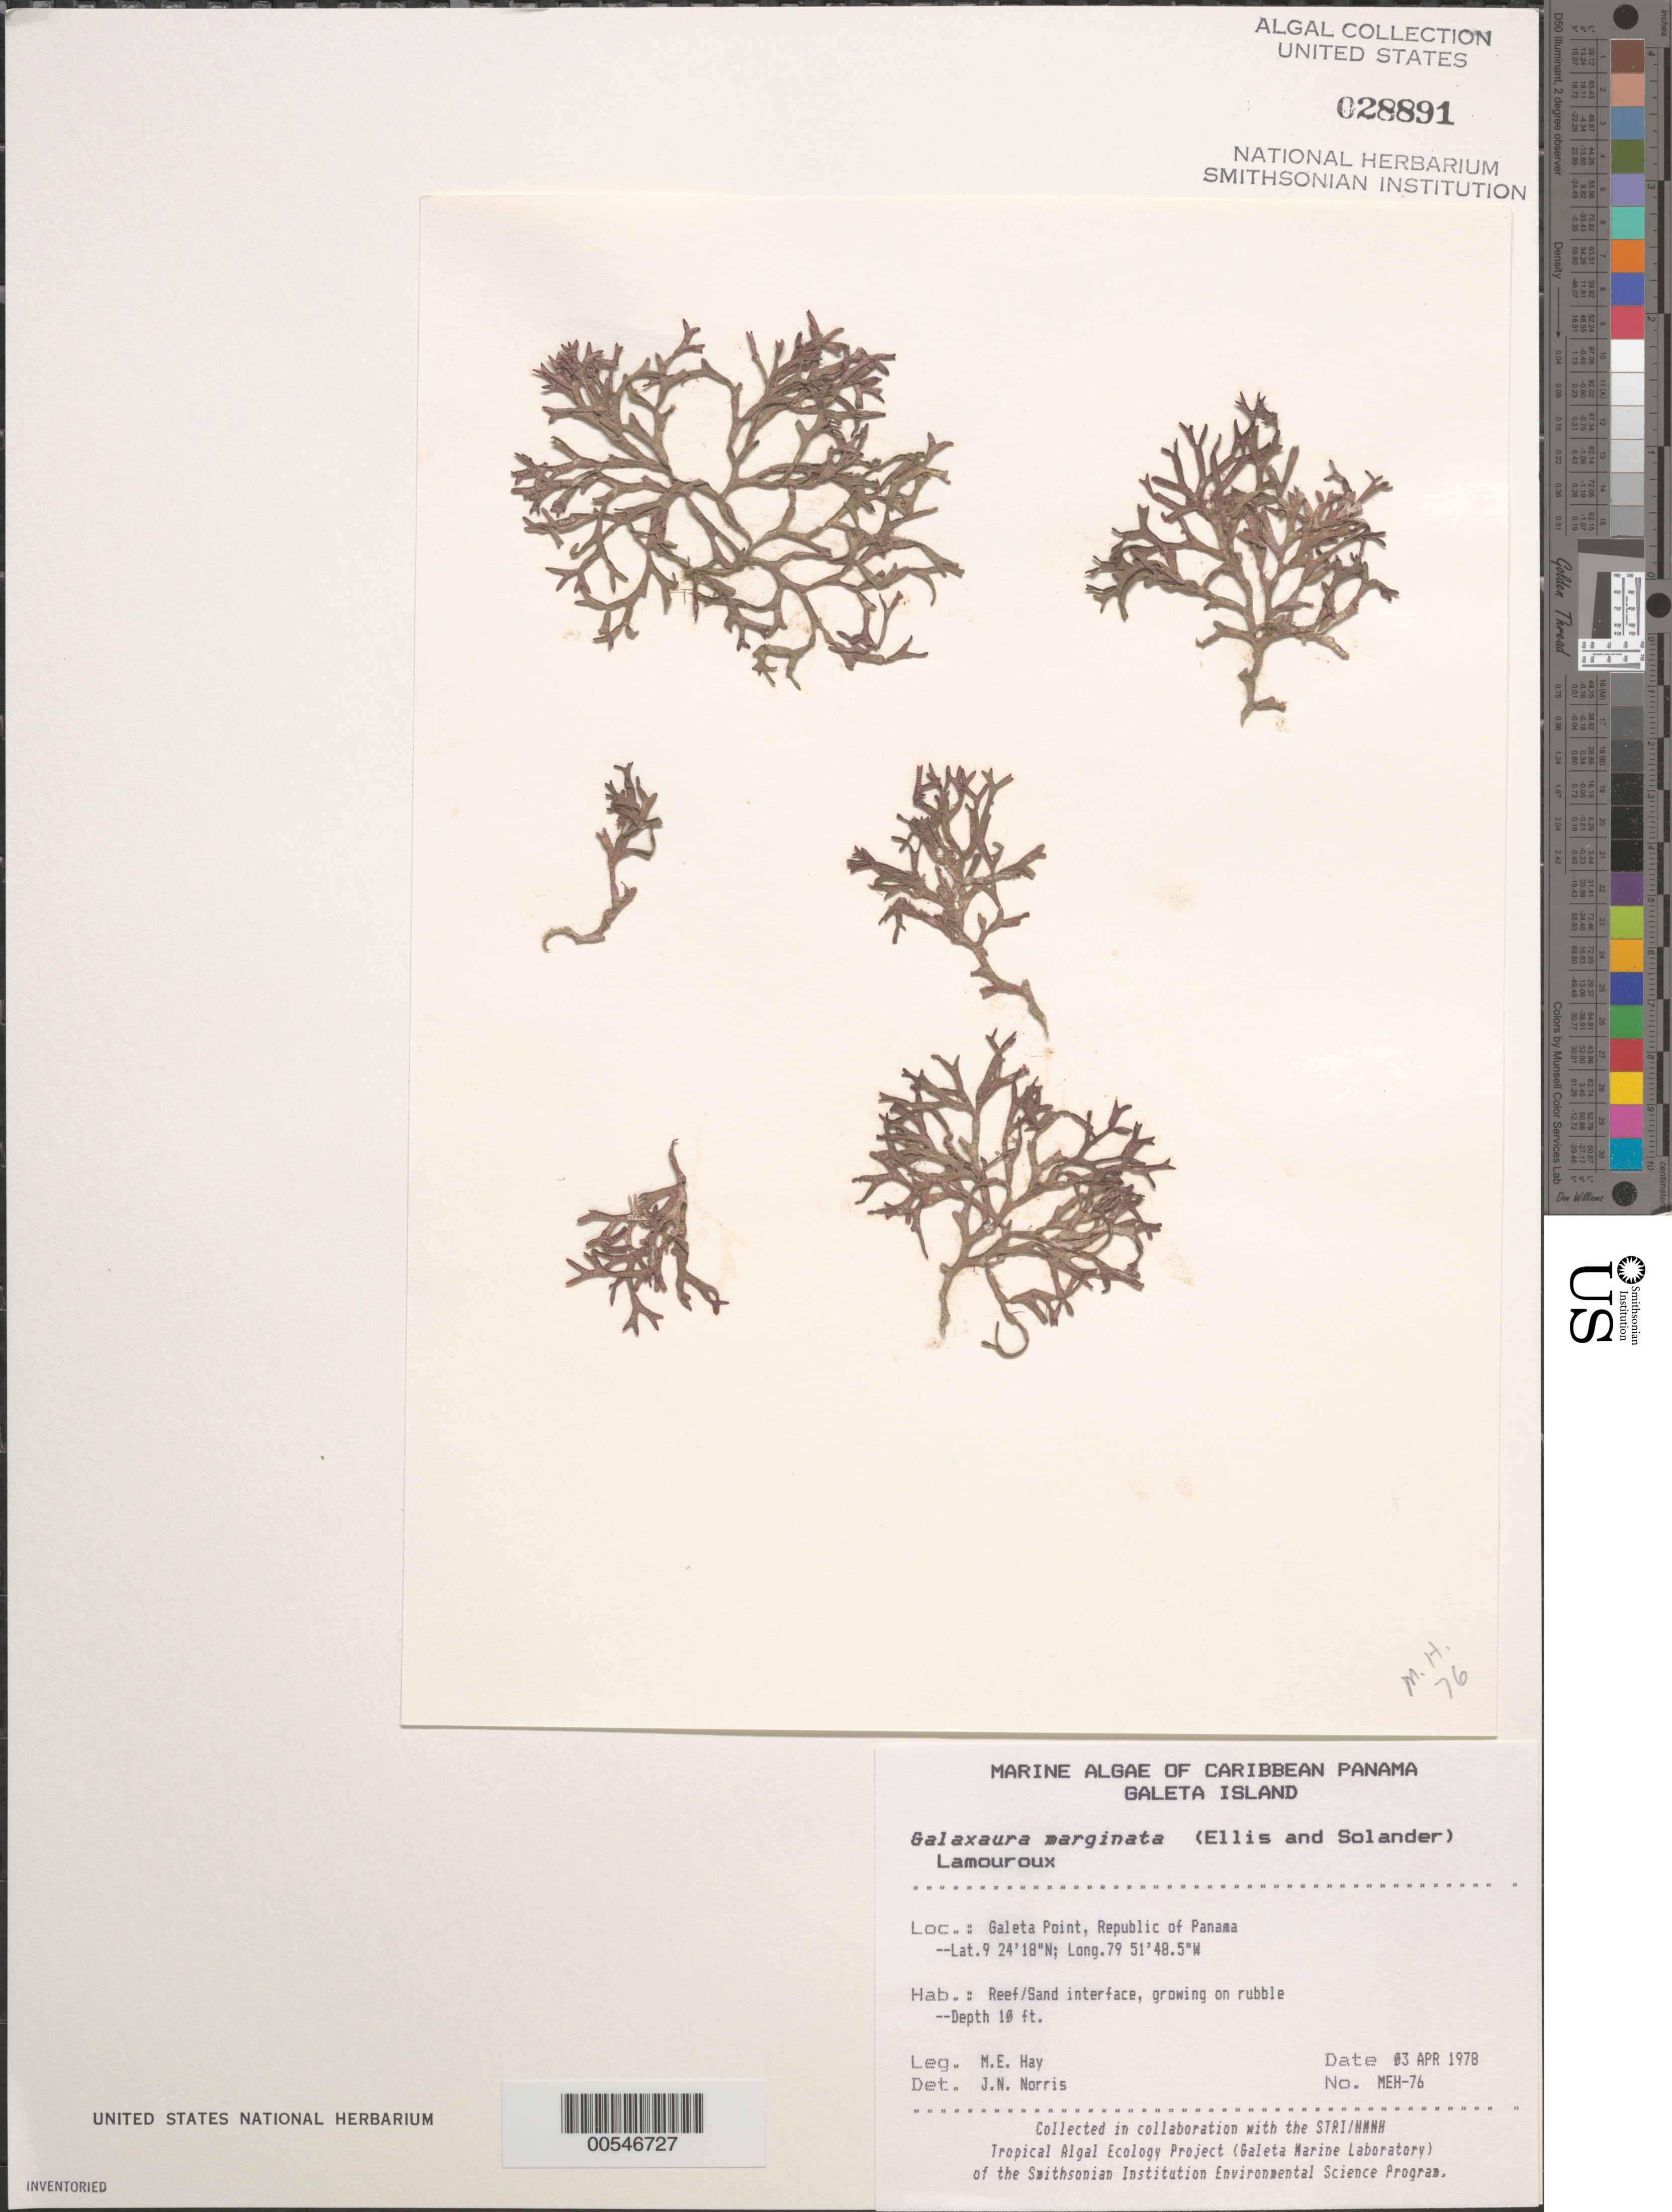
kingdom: Plantae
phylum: Rhodophyta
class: Florideophyceae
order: Nemaliales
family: Galaxauraceae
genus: Galaxaura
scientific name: Galaxaura marginata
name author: (J. Ellis & Sol.) J.V.Lamouroux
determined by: Norris, James N.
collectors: M. E. Hay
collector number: MEH-76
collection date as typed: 03 Apr 1978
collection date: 1978-04-03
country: Panama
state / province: Colón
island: Galeta Island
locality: Galeta Point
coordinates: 9 24' 18" N, 79 51' 48.5" W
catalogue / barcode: US 28891